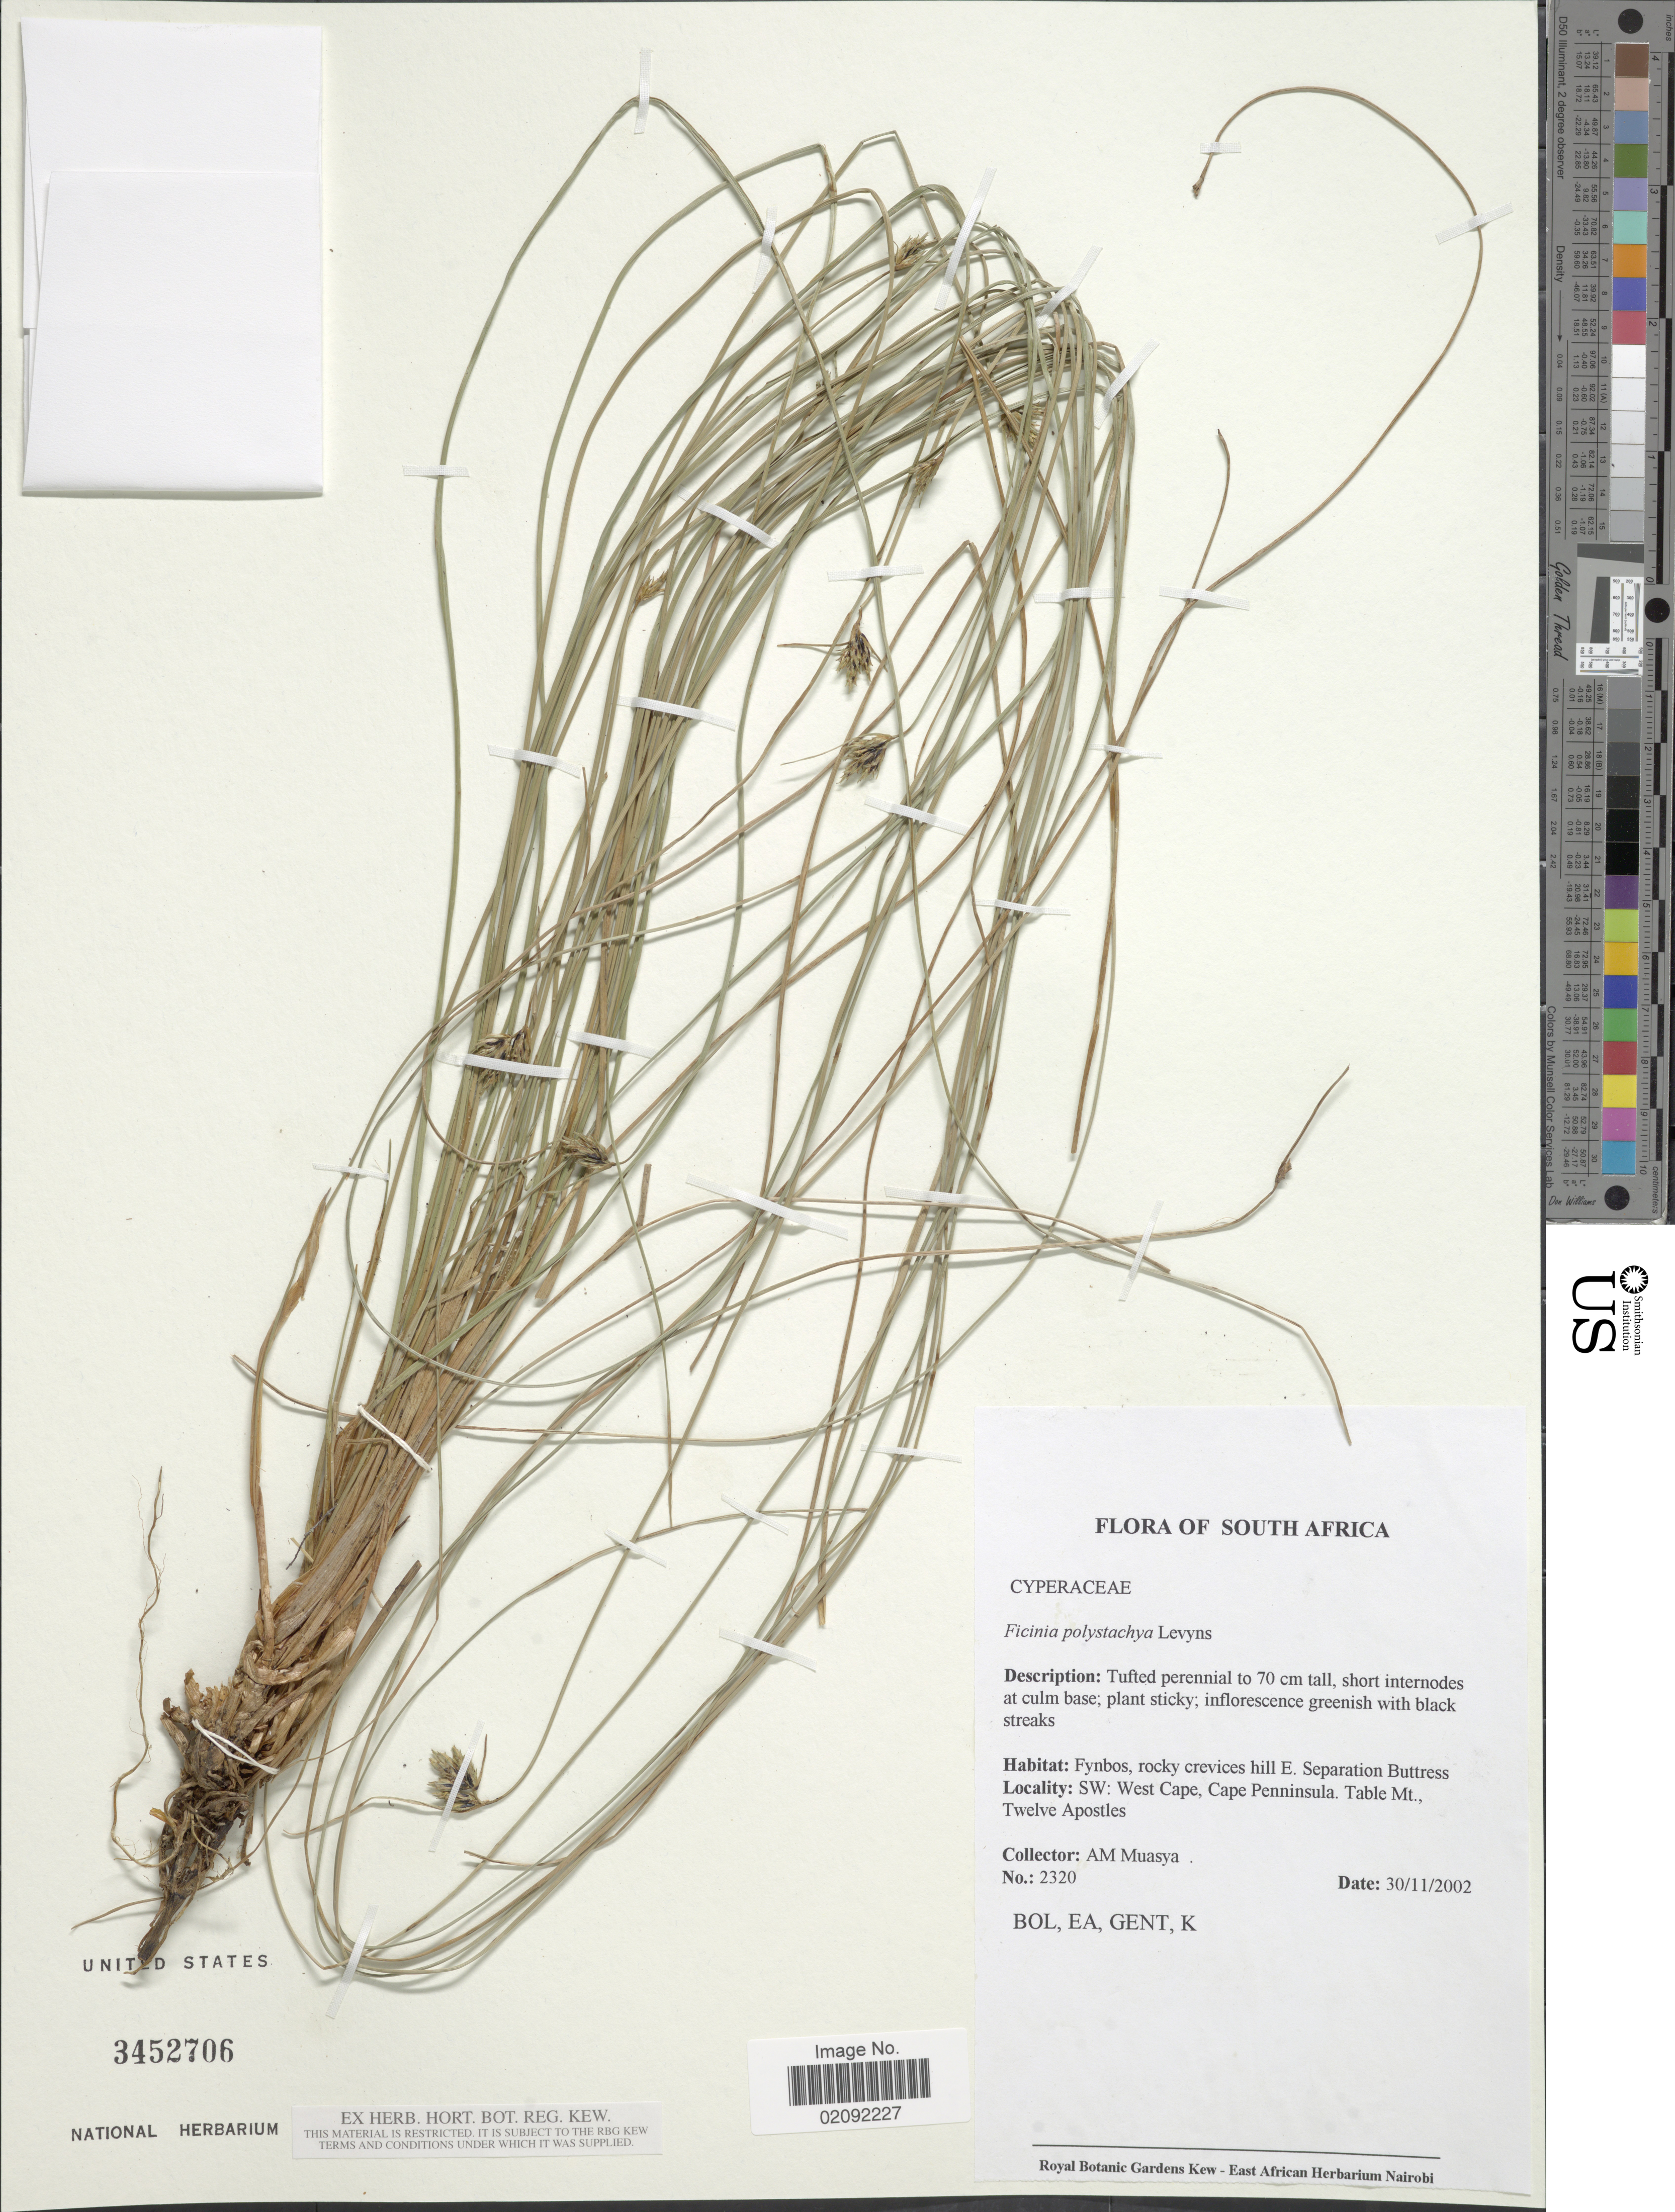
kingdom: Plantae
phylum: Tracheophyta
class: Liliopsida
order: Poales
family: Cyperaceae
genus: Ficinia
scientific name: Ficinia polystachya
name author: Levyns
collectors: A. Muasya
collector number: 2320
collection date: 2002-11-30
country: South Africa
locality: Fynbos, rocky crevices hill E Seperation Buttress, SW: West Cape, Cape Penninsula, Table Mt., Telve Apostles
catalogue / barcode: US 3452706